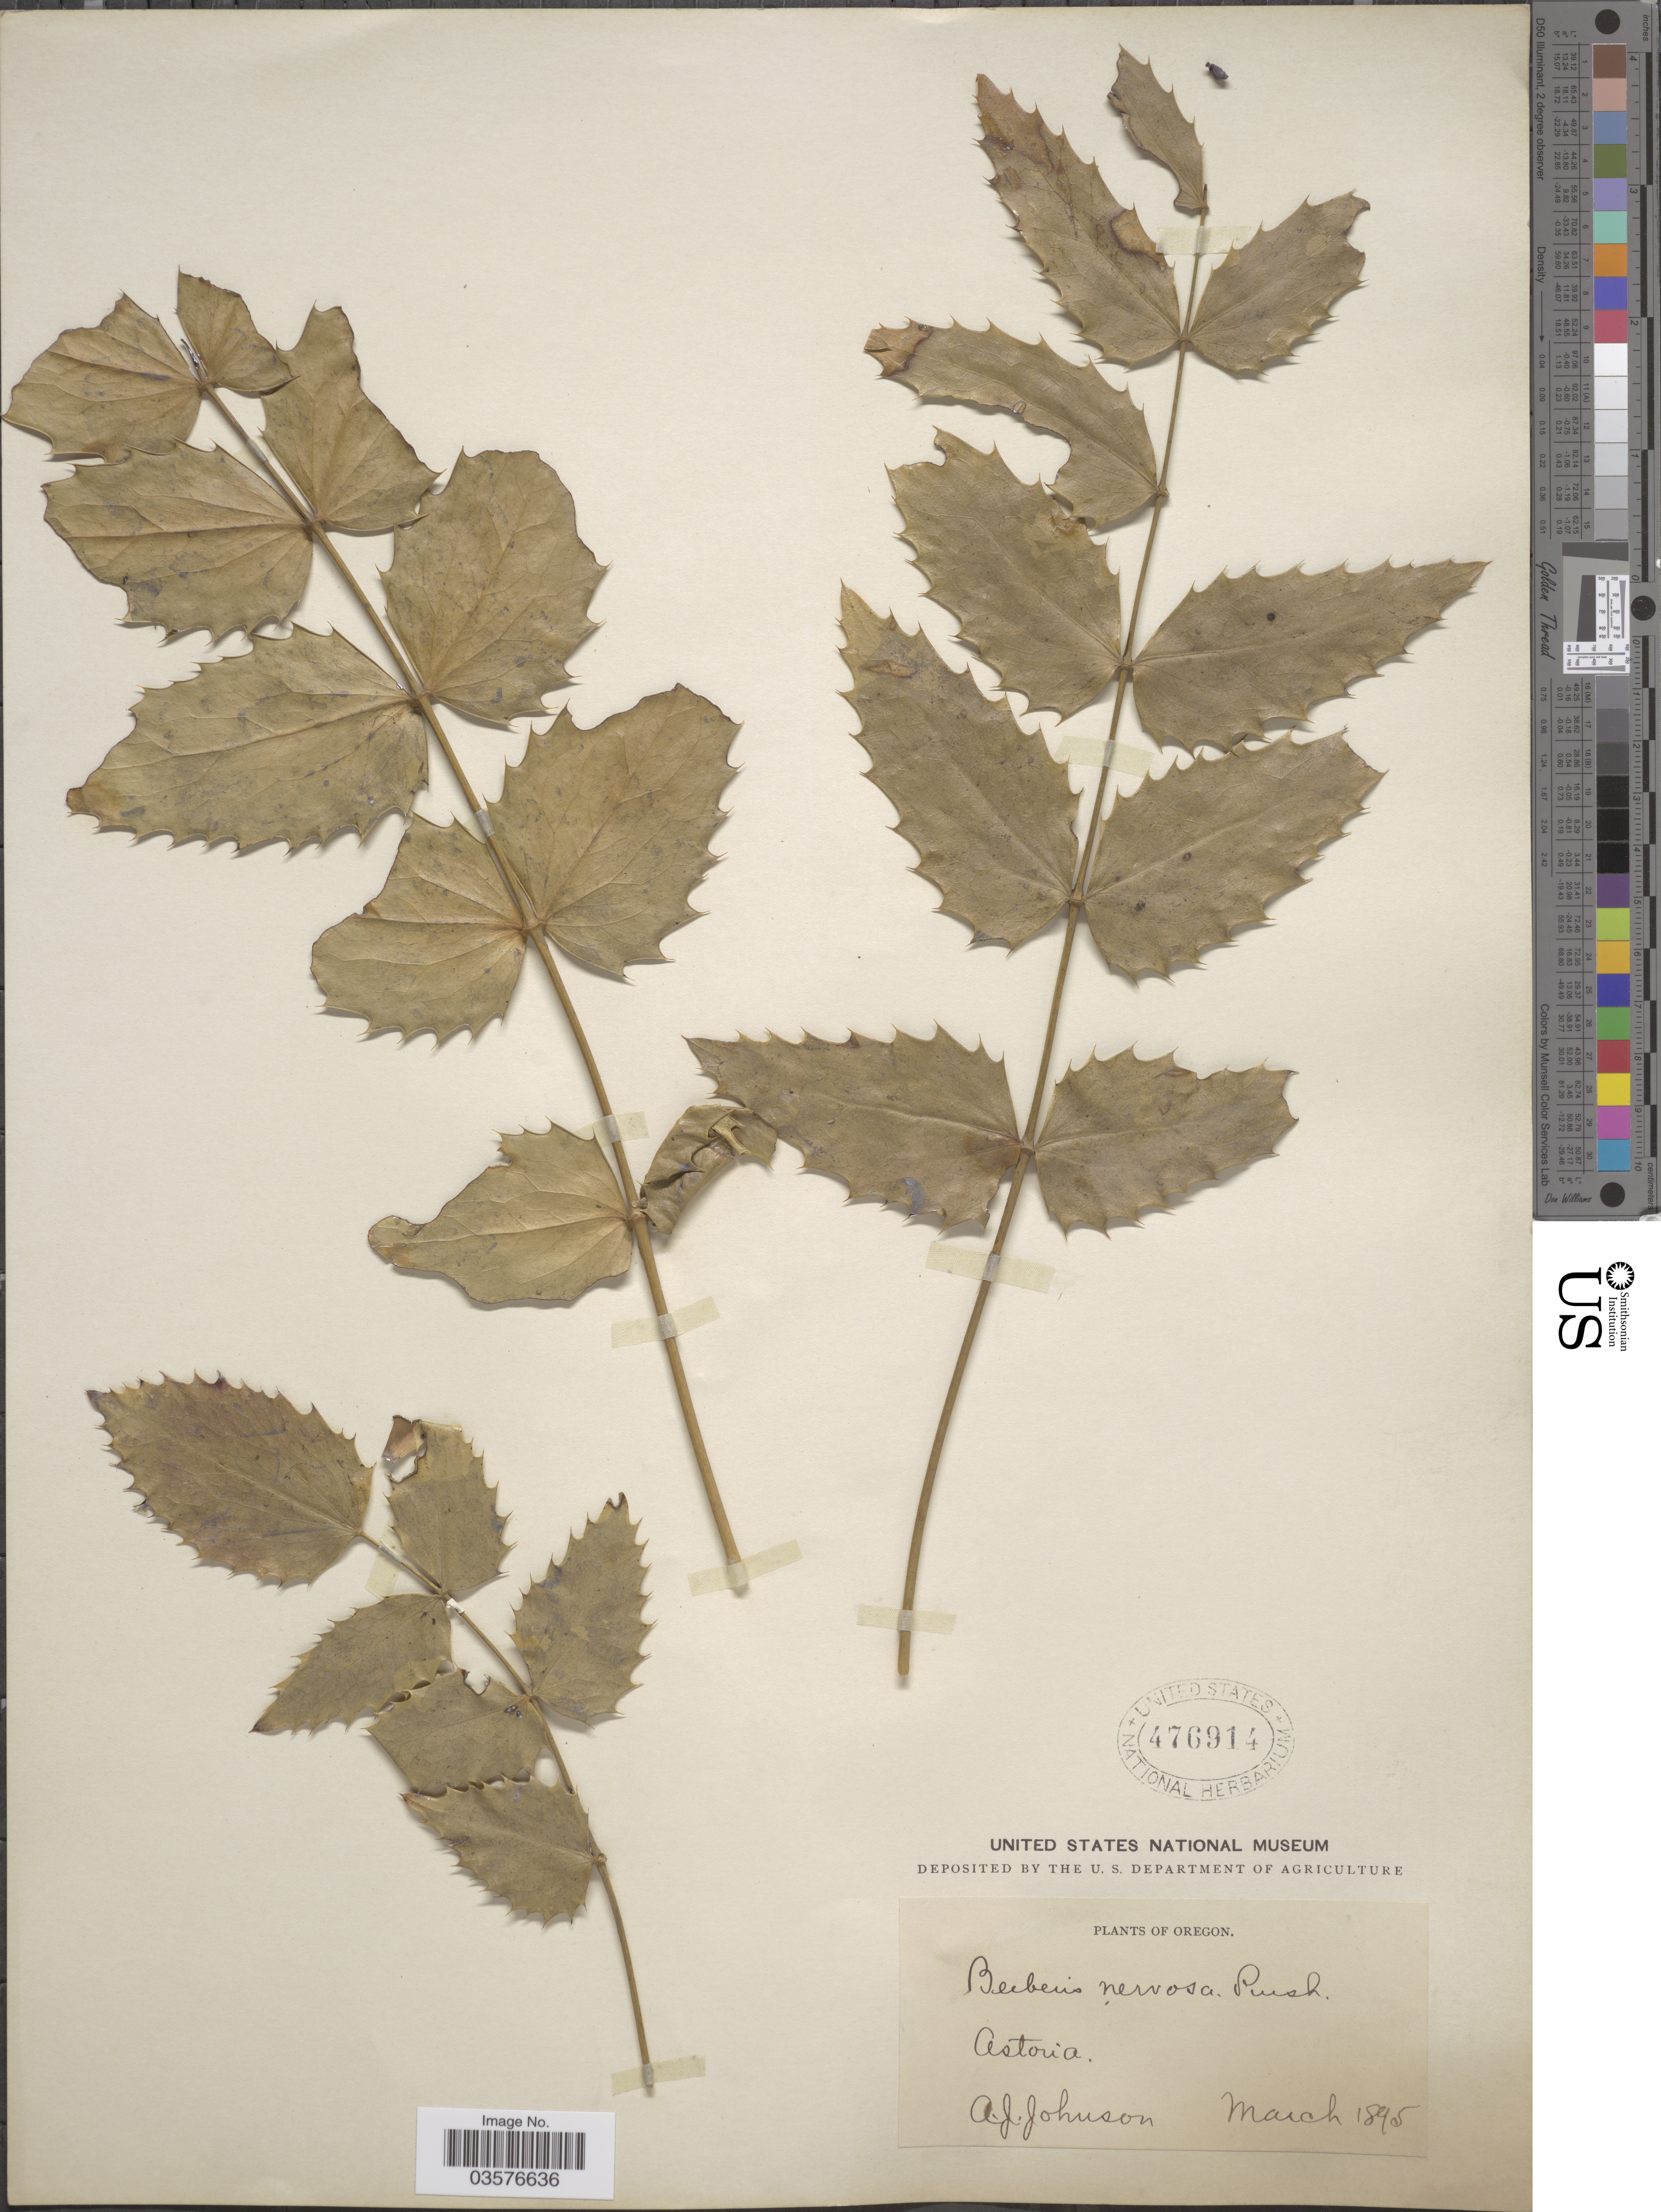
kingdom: Plantae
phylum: Tracheophyta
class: Magnoliopsida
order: Ranunculales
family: Berberidaceae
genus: Mahonia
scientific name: Mahonia nervosa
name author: (Pursh) Nutt.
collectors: A. Johnson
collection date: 1895-03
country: United States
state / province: Oregon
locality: Astoria.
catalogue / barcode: US 476914